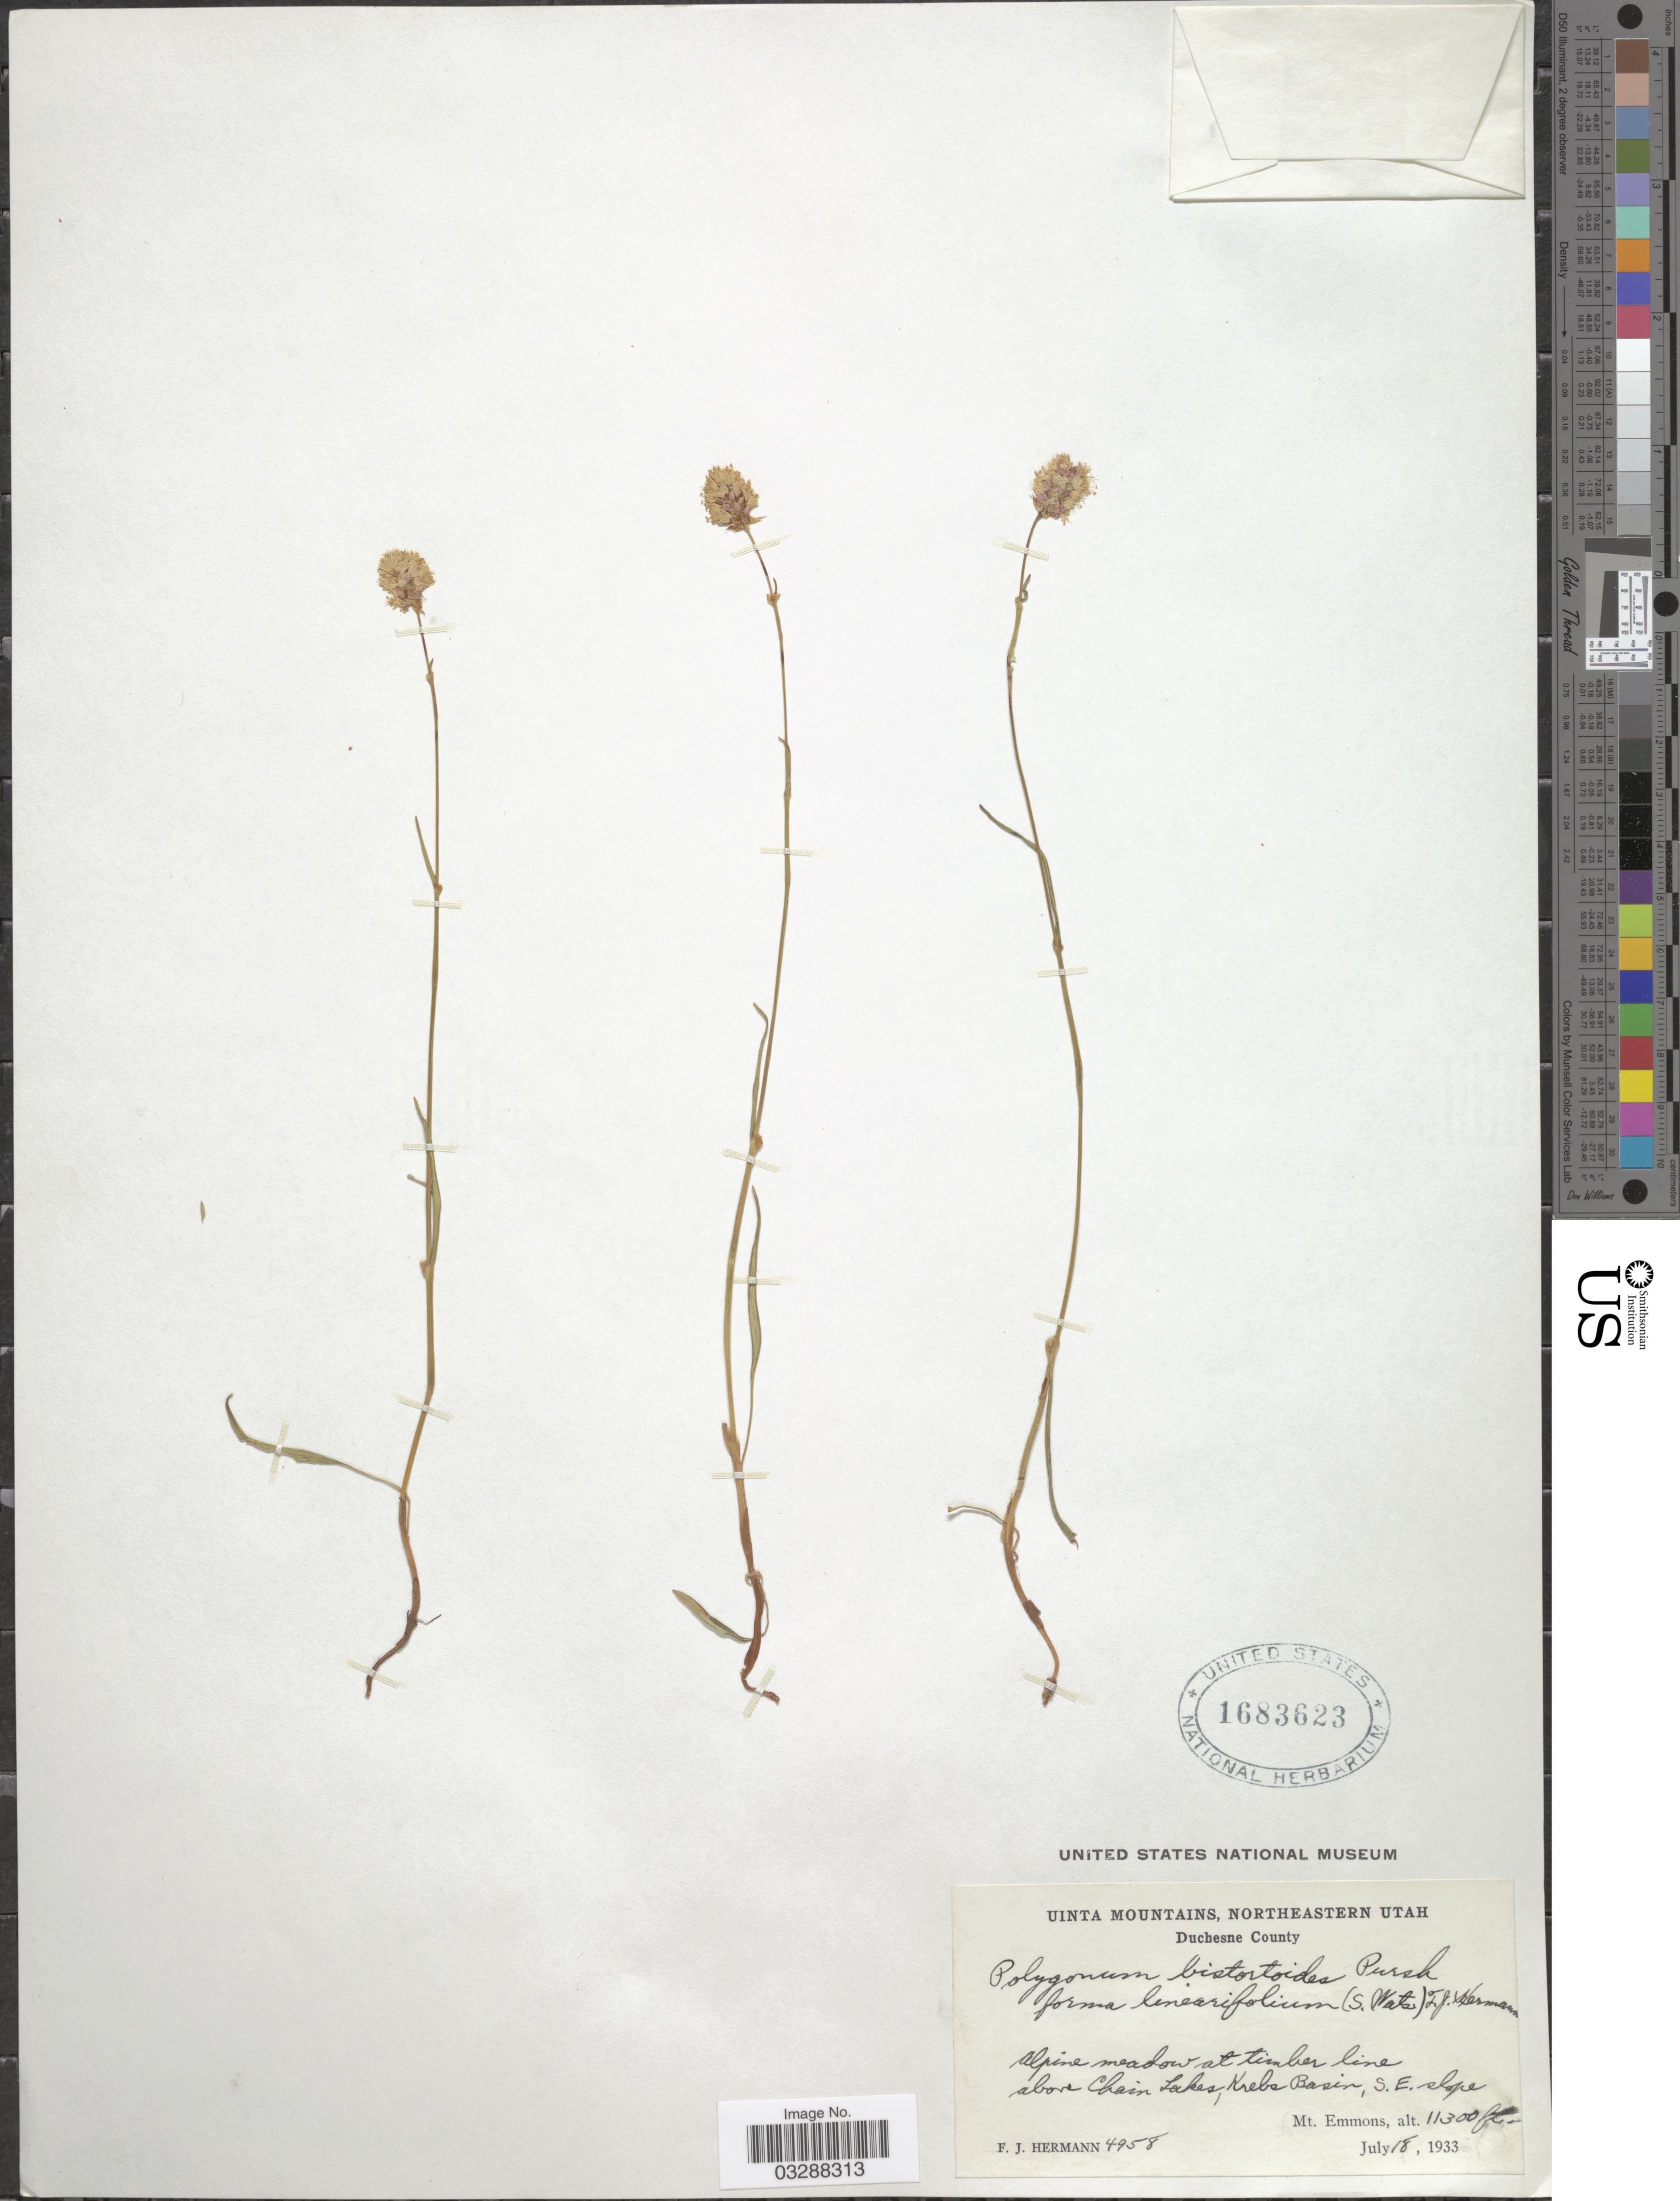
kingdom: Plantae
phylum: Tracheophyta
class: Magnoliopsida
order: Caryophyllales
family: Polygonaceae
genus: Bistorta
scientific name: Bistorta bistortoides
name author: (Pursh) Small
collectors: F. J. Hermann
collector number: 4958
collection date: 1933-07-18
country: United States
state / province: Utah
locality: Uinta Mountains, Northeastern Utah, Duchesne County, Alpine meadow at timber line above Chain Lakes, Krebs Basin, S.E. slope, Mt. Emmons.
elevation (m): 3444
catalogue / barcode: US 1683623